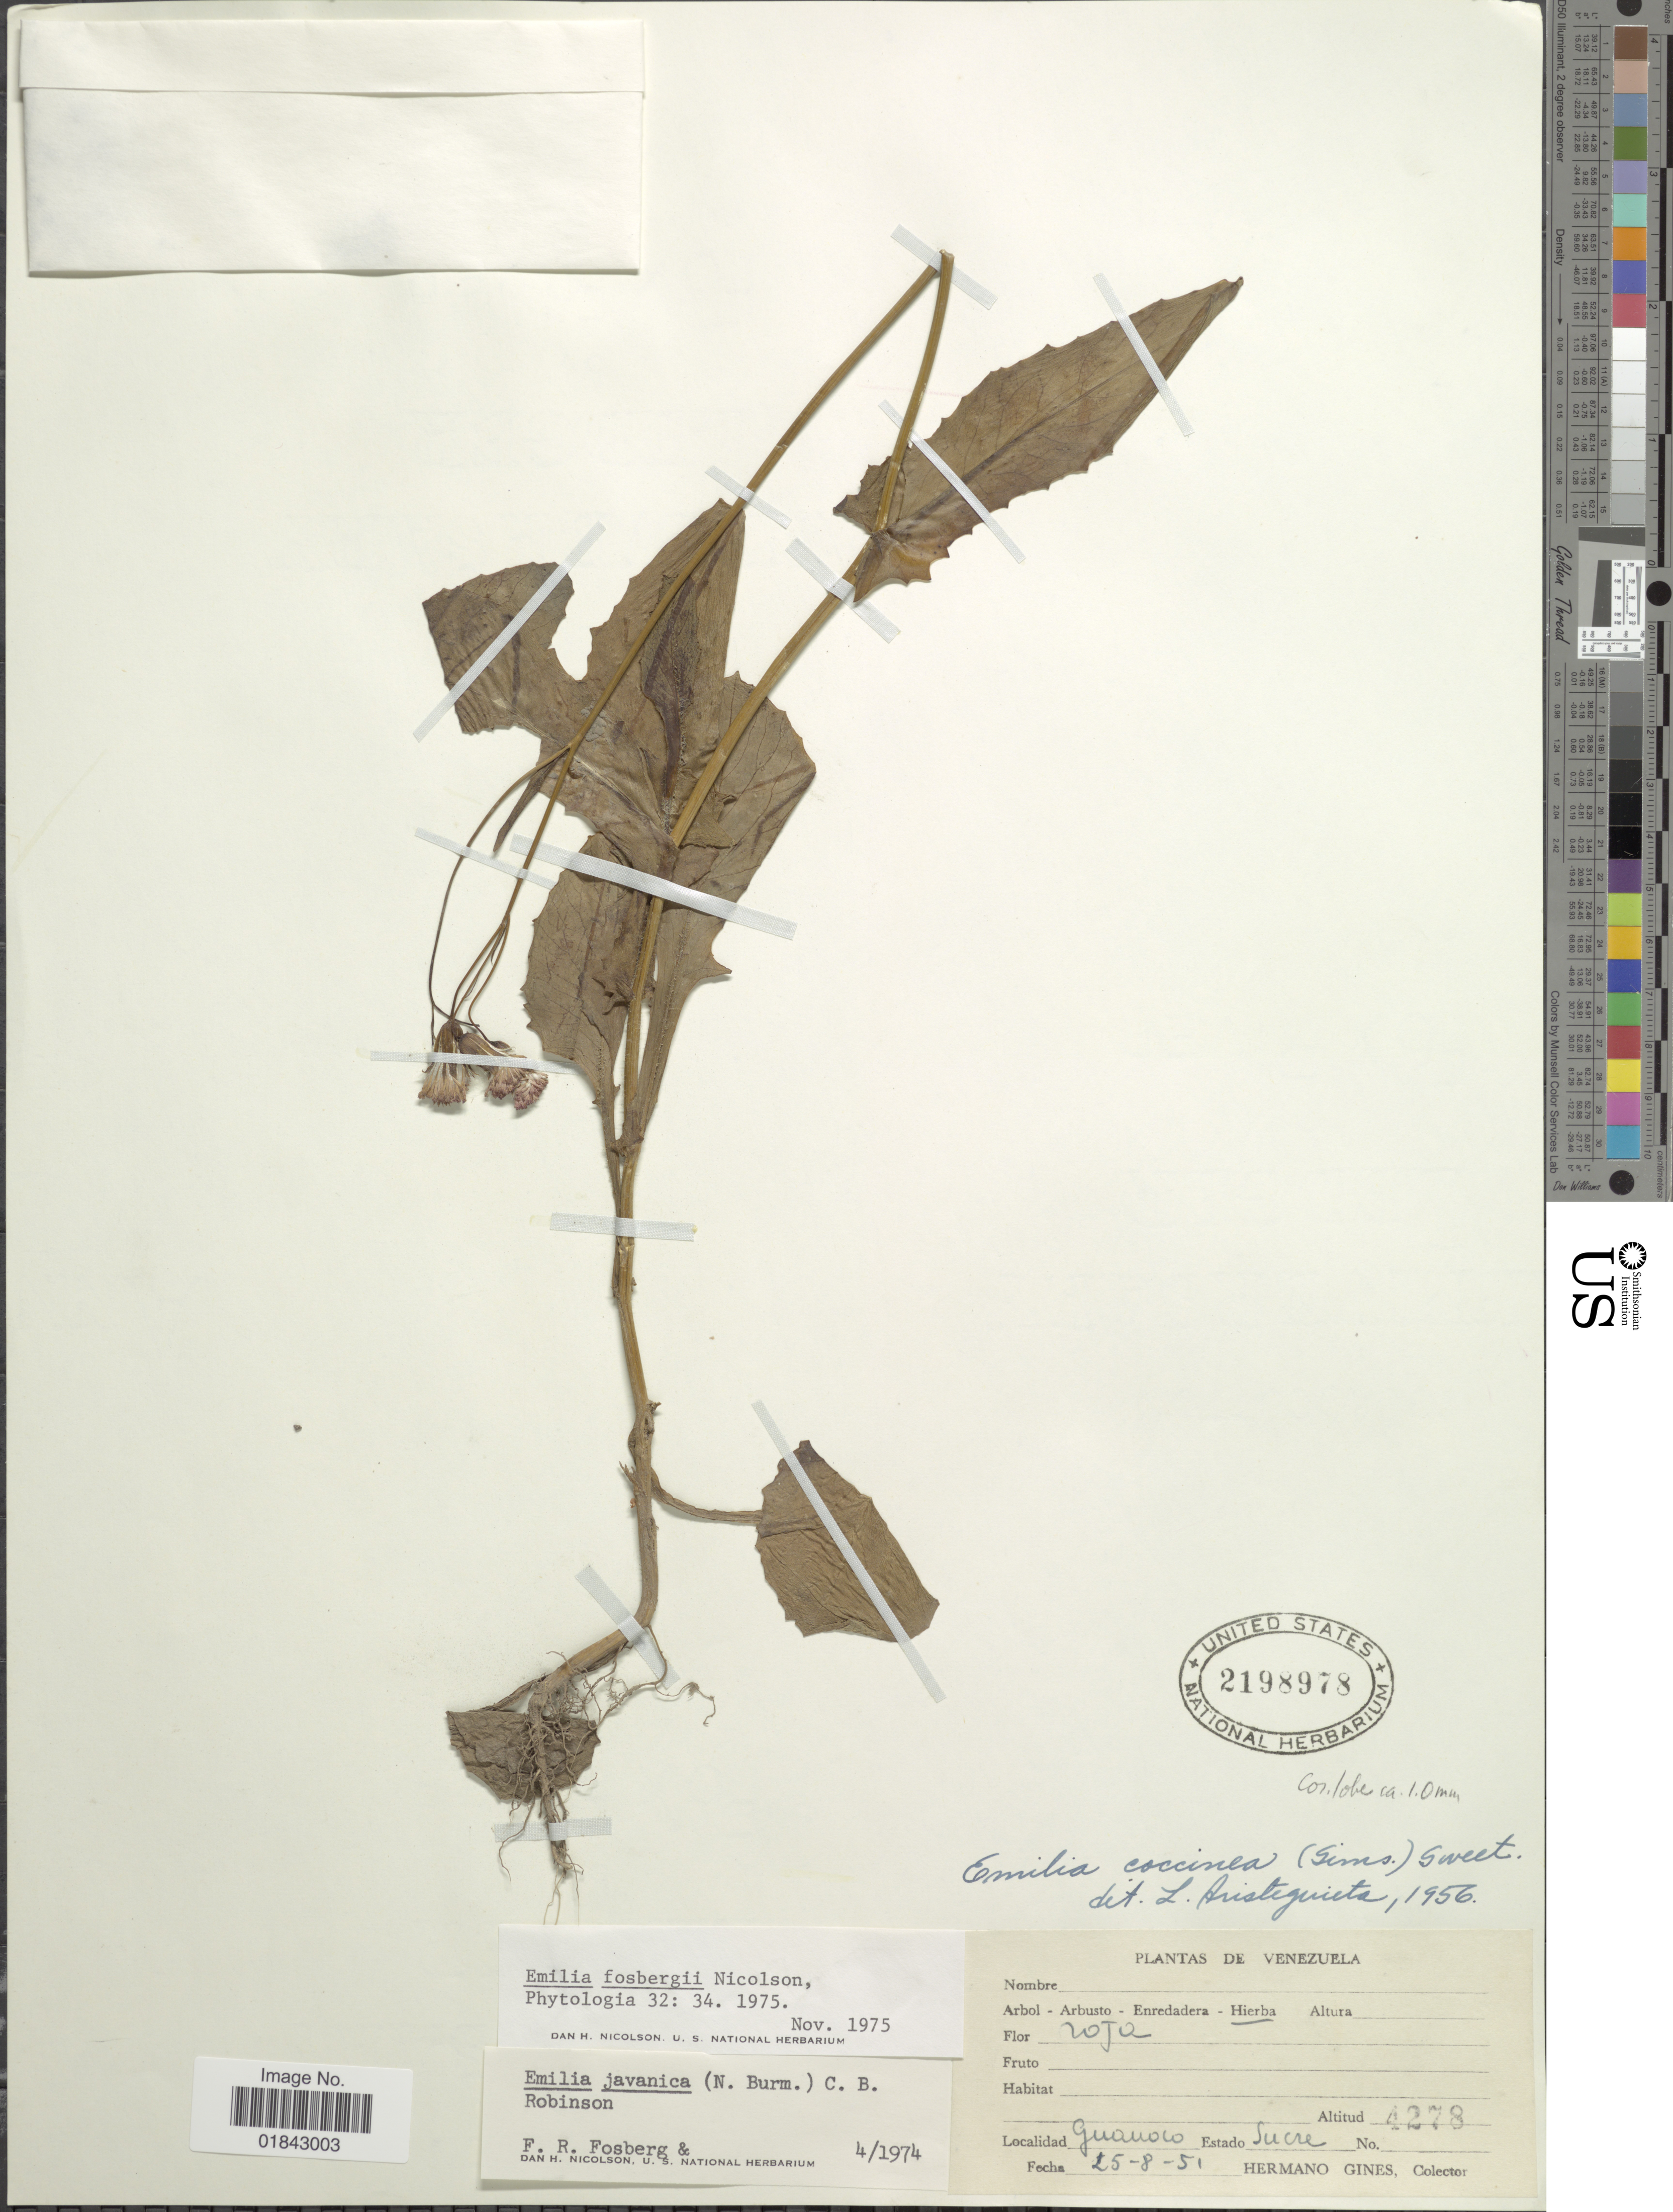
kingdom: Plantae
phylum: Tracheophyta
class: Magnoliopsida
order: Asterales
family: Asteraceae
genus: Emilia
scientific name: Emilia fosbergii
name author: Nicolson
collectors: Bro. Gines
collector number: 4278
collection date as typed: Transcribed d/m/y: 25/8/51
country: Venezuela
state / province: Sucre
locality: Guanoco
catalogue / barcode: US 2198978